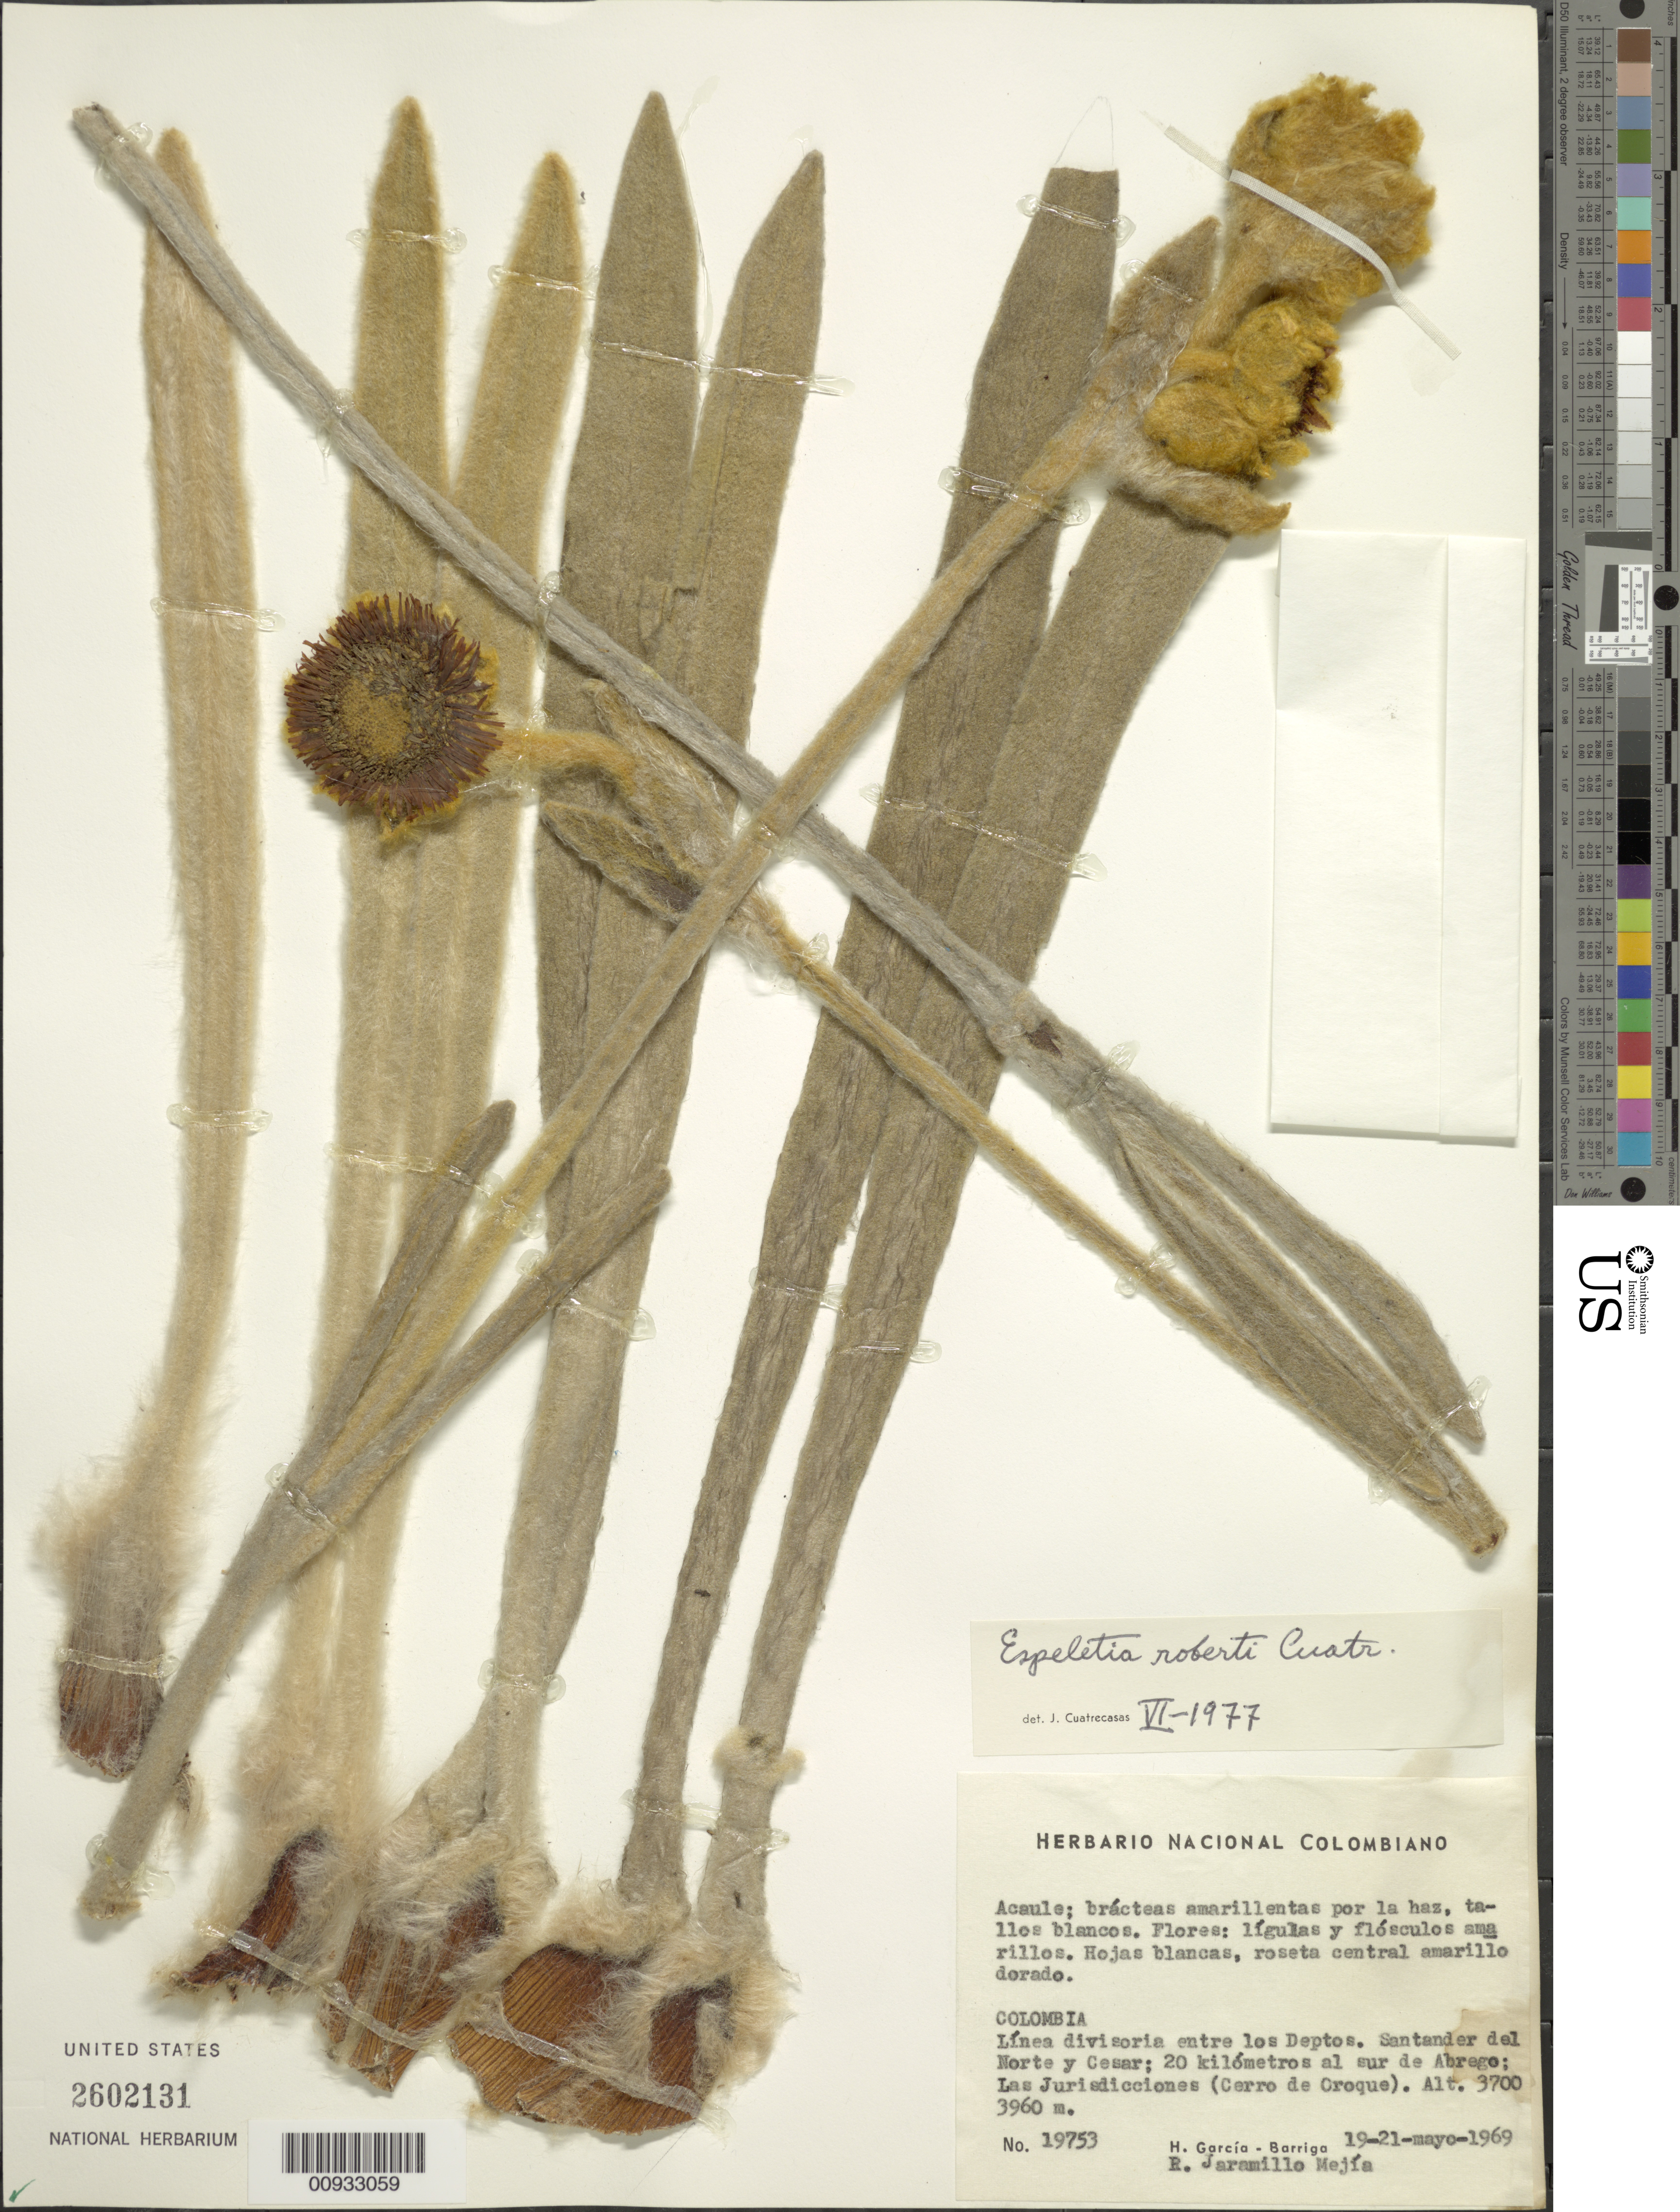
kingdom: Plantae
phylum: Tracheophyta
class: Magnoliopsida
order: Asterales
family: Asteraceae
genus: Espeletia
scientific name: Espeletia robertii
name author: Cuatrec.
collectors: H. García Barriga & R. Jaramillo M.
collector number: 19753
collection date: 1969-05-19/1969-05-21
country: Colombia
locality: Linea divisoria entre los Deptos Santander del Norte y Cesar, 20 kilometros al sur de Abrego, Las Jurisdicciones (Cerro de Oroque)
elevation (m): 3700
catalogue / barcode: US 2602131